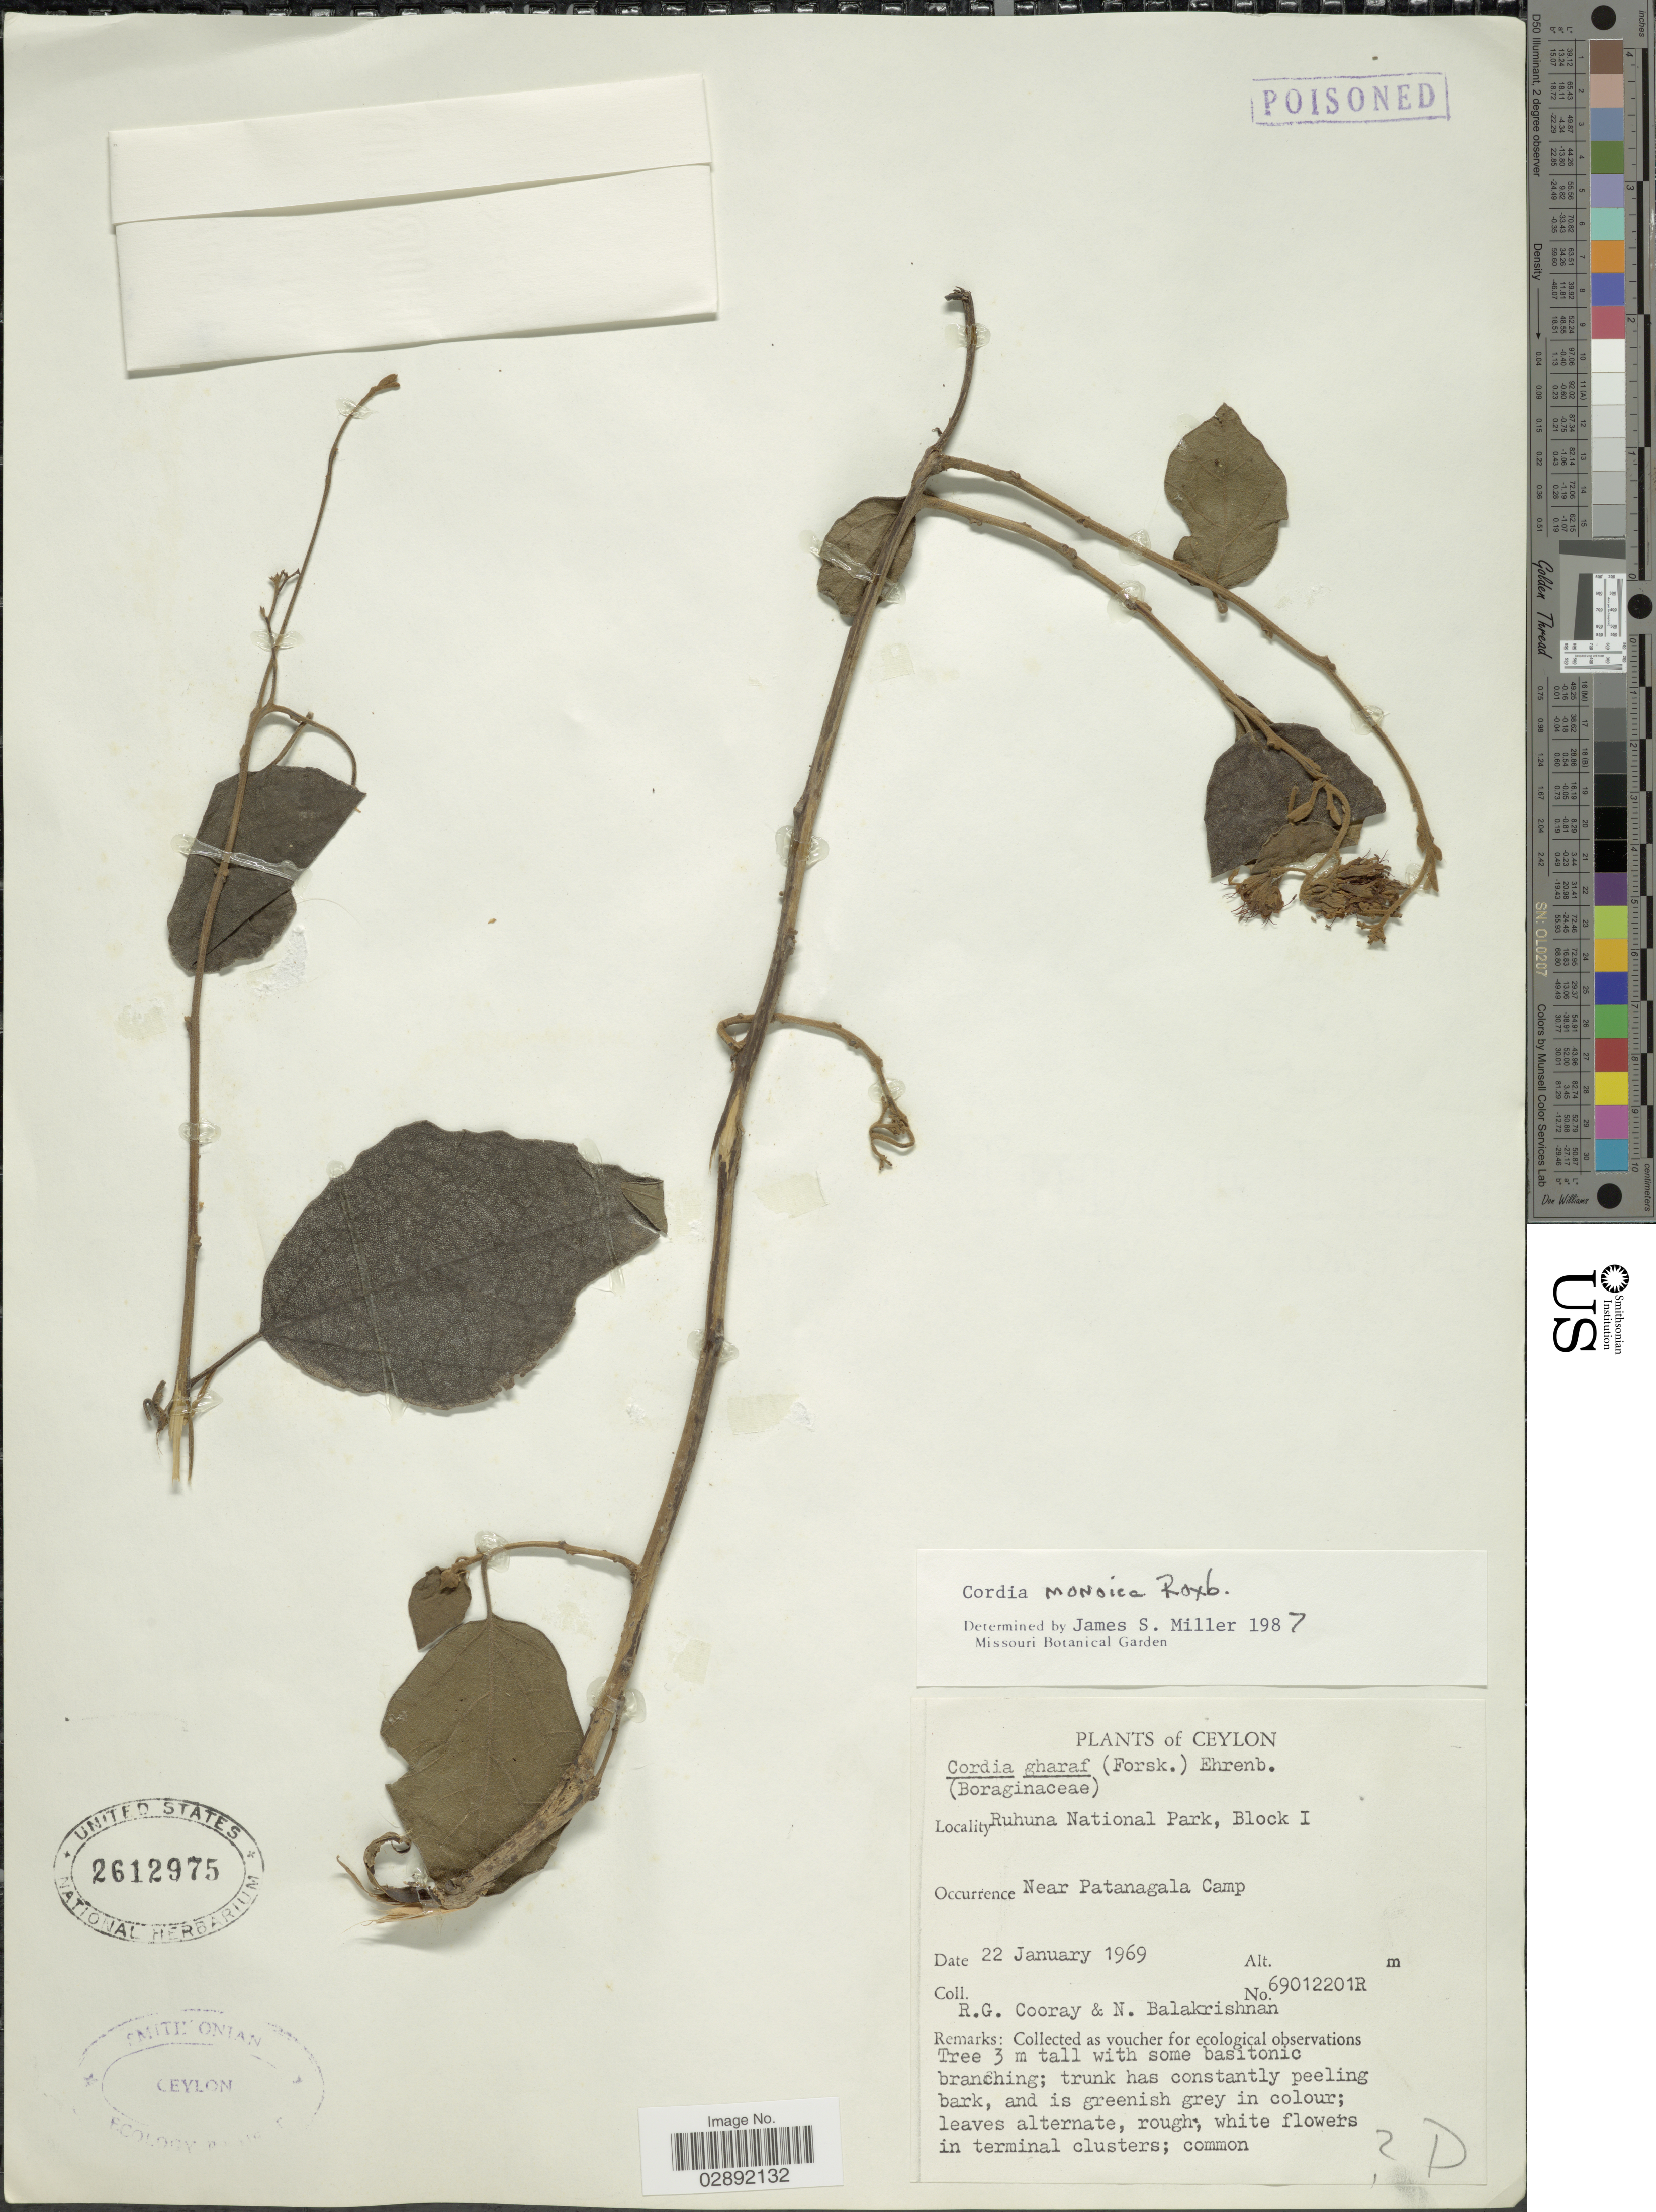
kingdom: Plantae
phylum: Tracheophyta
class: Magnoliopsida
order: Boraginales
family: Cordiaceae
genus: Cordia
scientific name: Cordia monoica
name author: Roxb.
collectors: R. Cooray & N. Balakrishnan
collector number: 69012201R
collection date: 1969-01-22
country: Sri Lanka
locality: Ceylon. Ruhuna National Park, Block I. Near Patanagala Camp.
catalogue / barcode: US 2612975